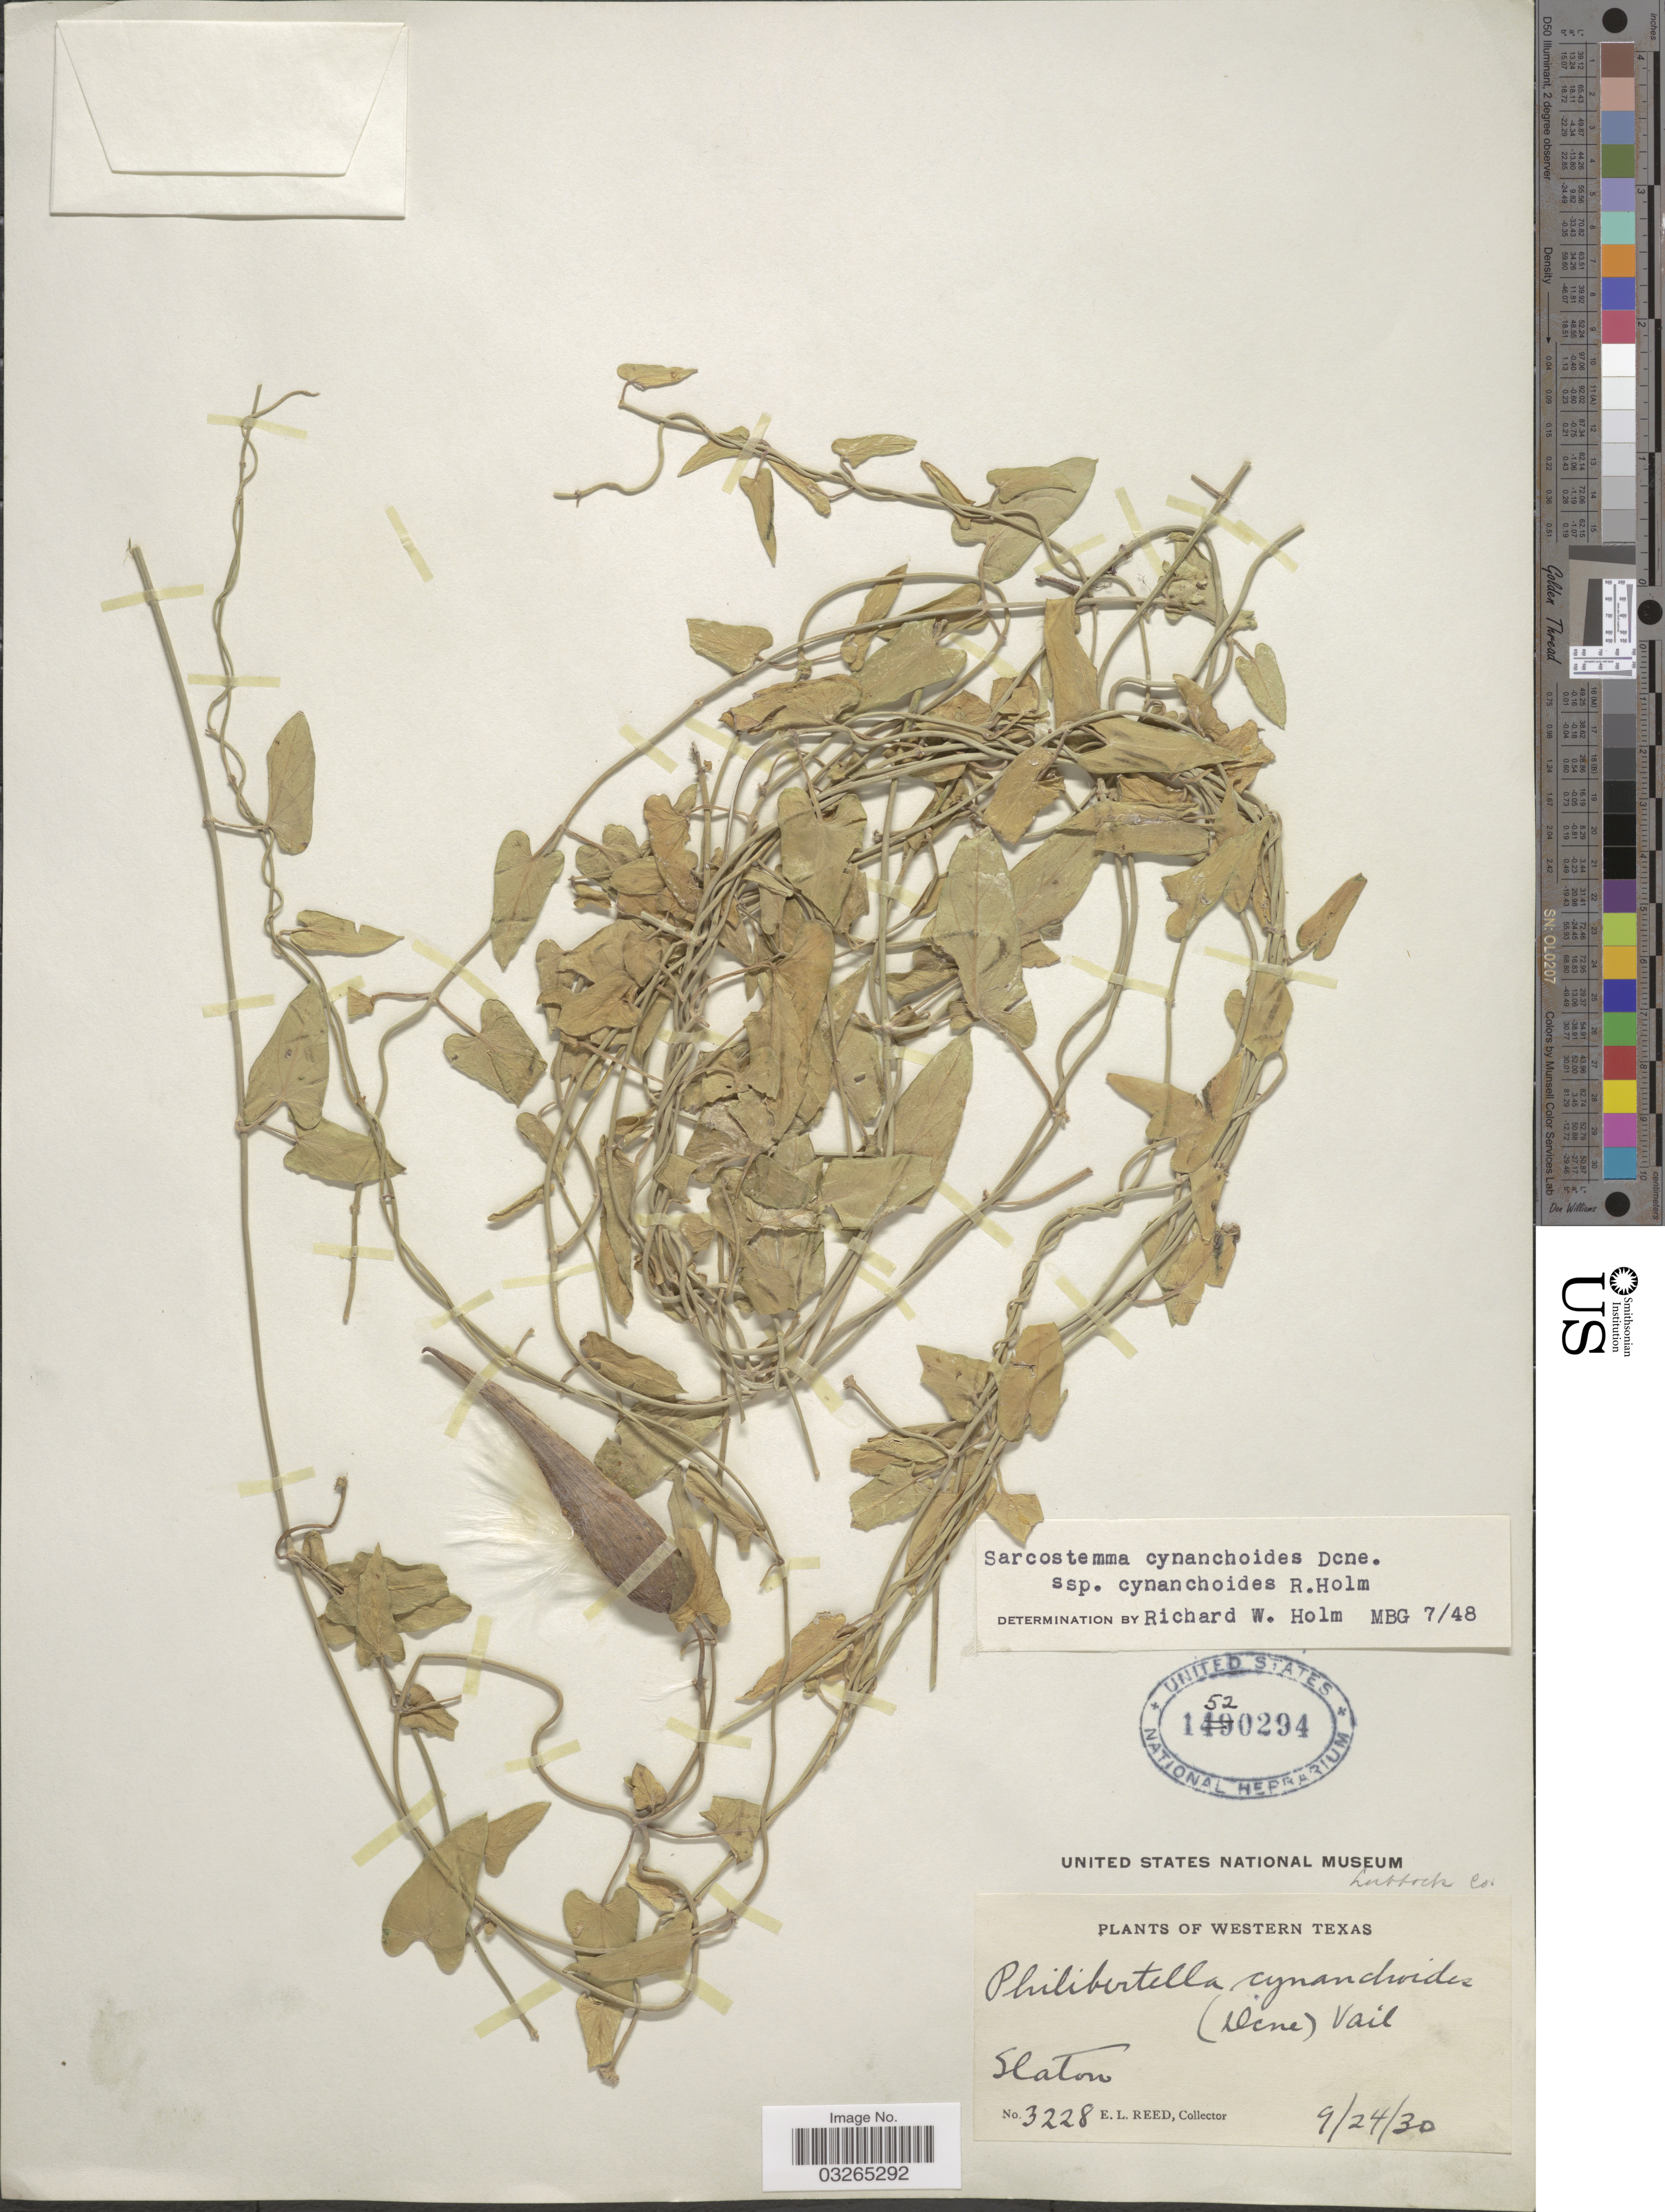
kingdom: Plantae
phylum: Tracheophyta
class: Magnoliopsida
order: Gentianales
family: Apocynaceae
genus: Sarcostemma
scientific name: Sarcostemma cynanchoides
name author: Decne.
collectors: E. Reed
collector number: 3228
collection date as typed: Transcribed d/m/y: 24/9/30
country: United States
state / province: Texas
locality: Western Texas. Lubbock Co. Slaton.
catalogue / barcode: US 1520294